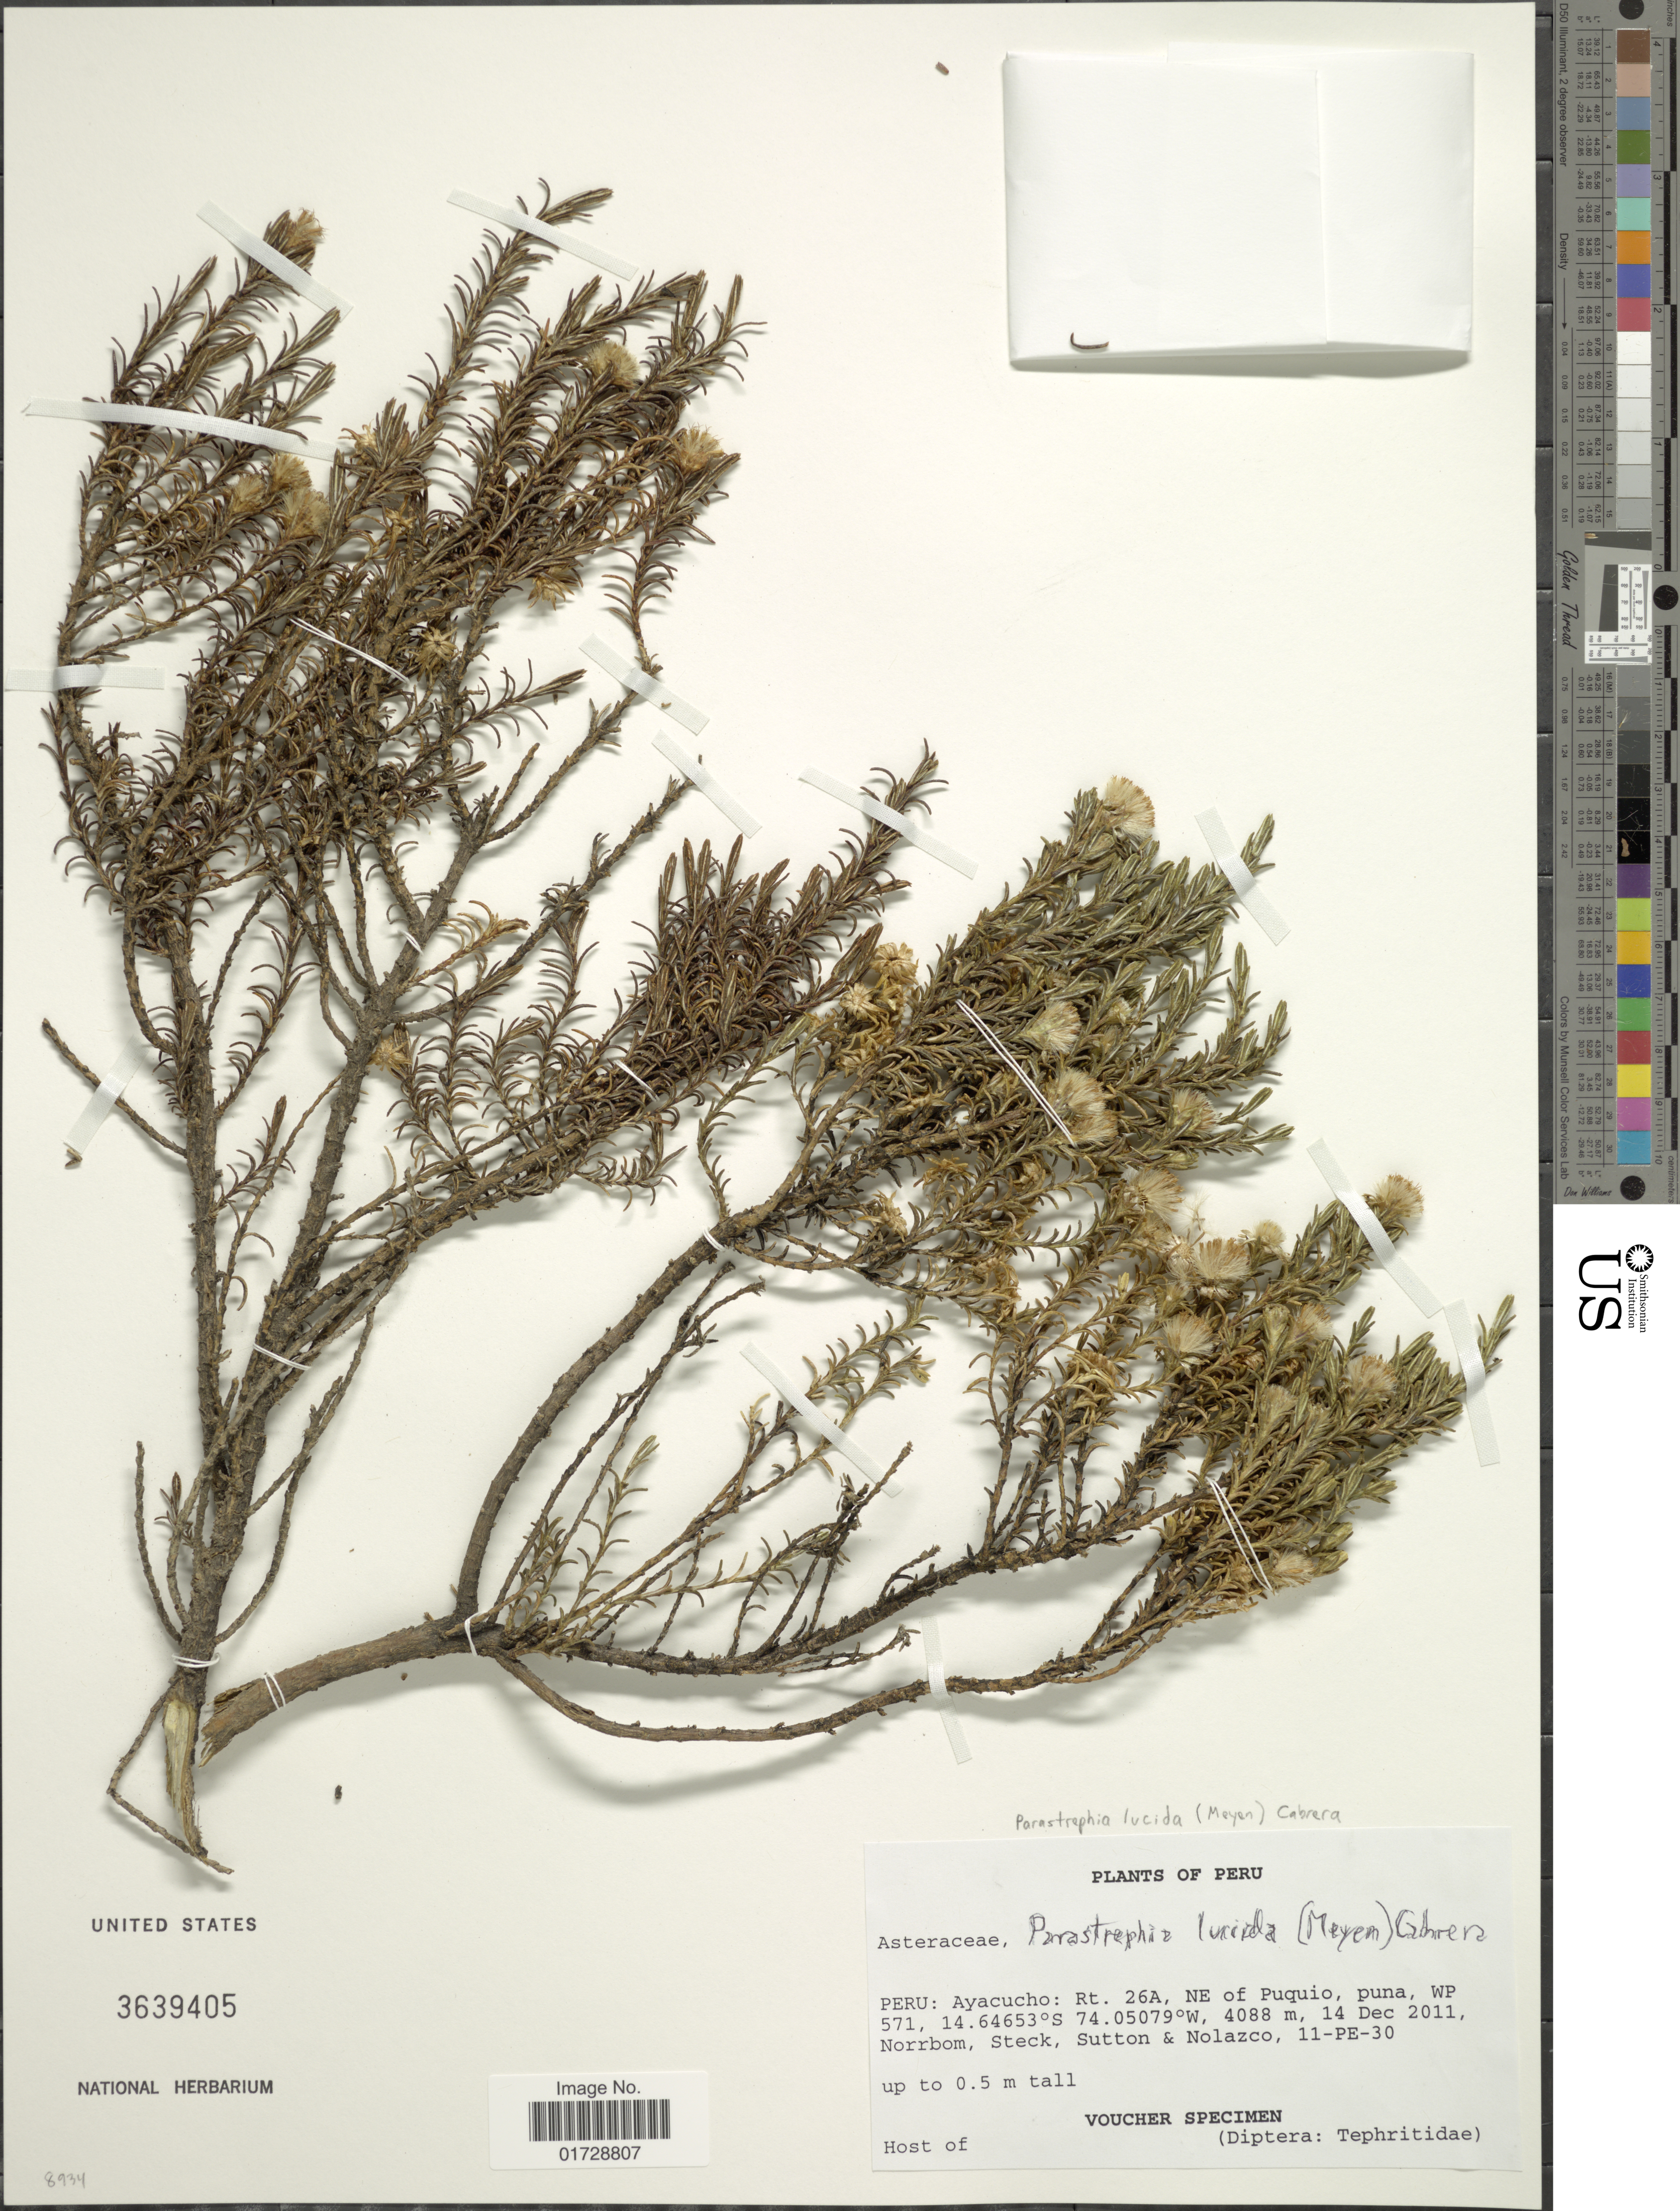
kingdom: Plantae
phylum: Tracheophyta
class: Magnoliopsida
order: Asterales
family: Asteraceae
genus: Parastrephia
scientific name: Parastrephia lucida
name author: (Meyen) Cabrera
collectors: A. L. Norrbom, Steck, Sutton, -- & Nolazco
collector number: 11-PE-30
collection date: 2011-12-14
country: Peru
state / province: Ayacucho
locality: Rt. 26A, NE of Puquio, puna, WP 571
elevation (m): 4088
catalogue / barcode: US 3639405